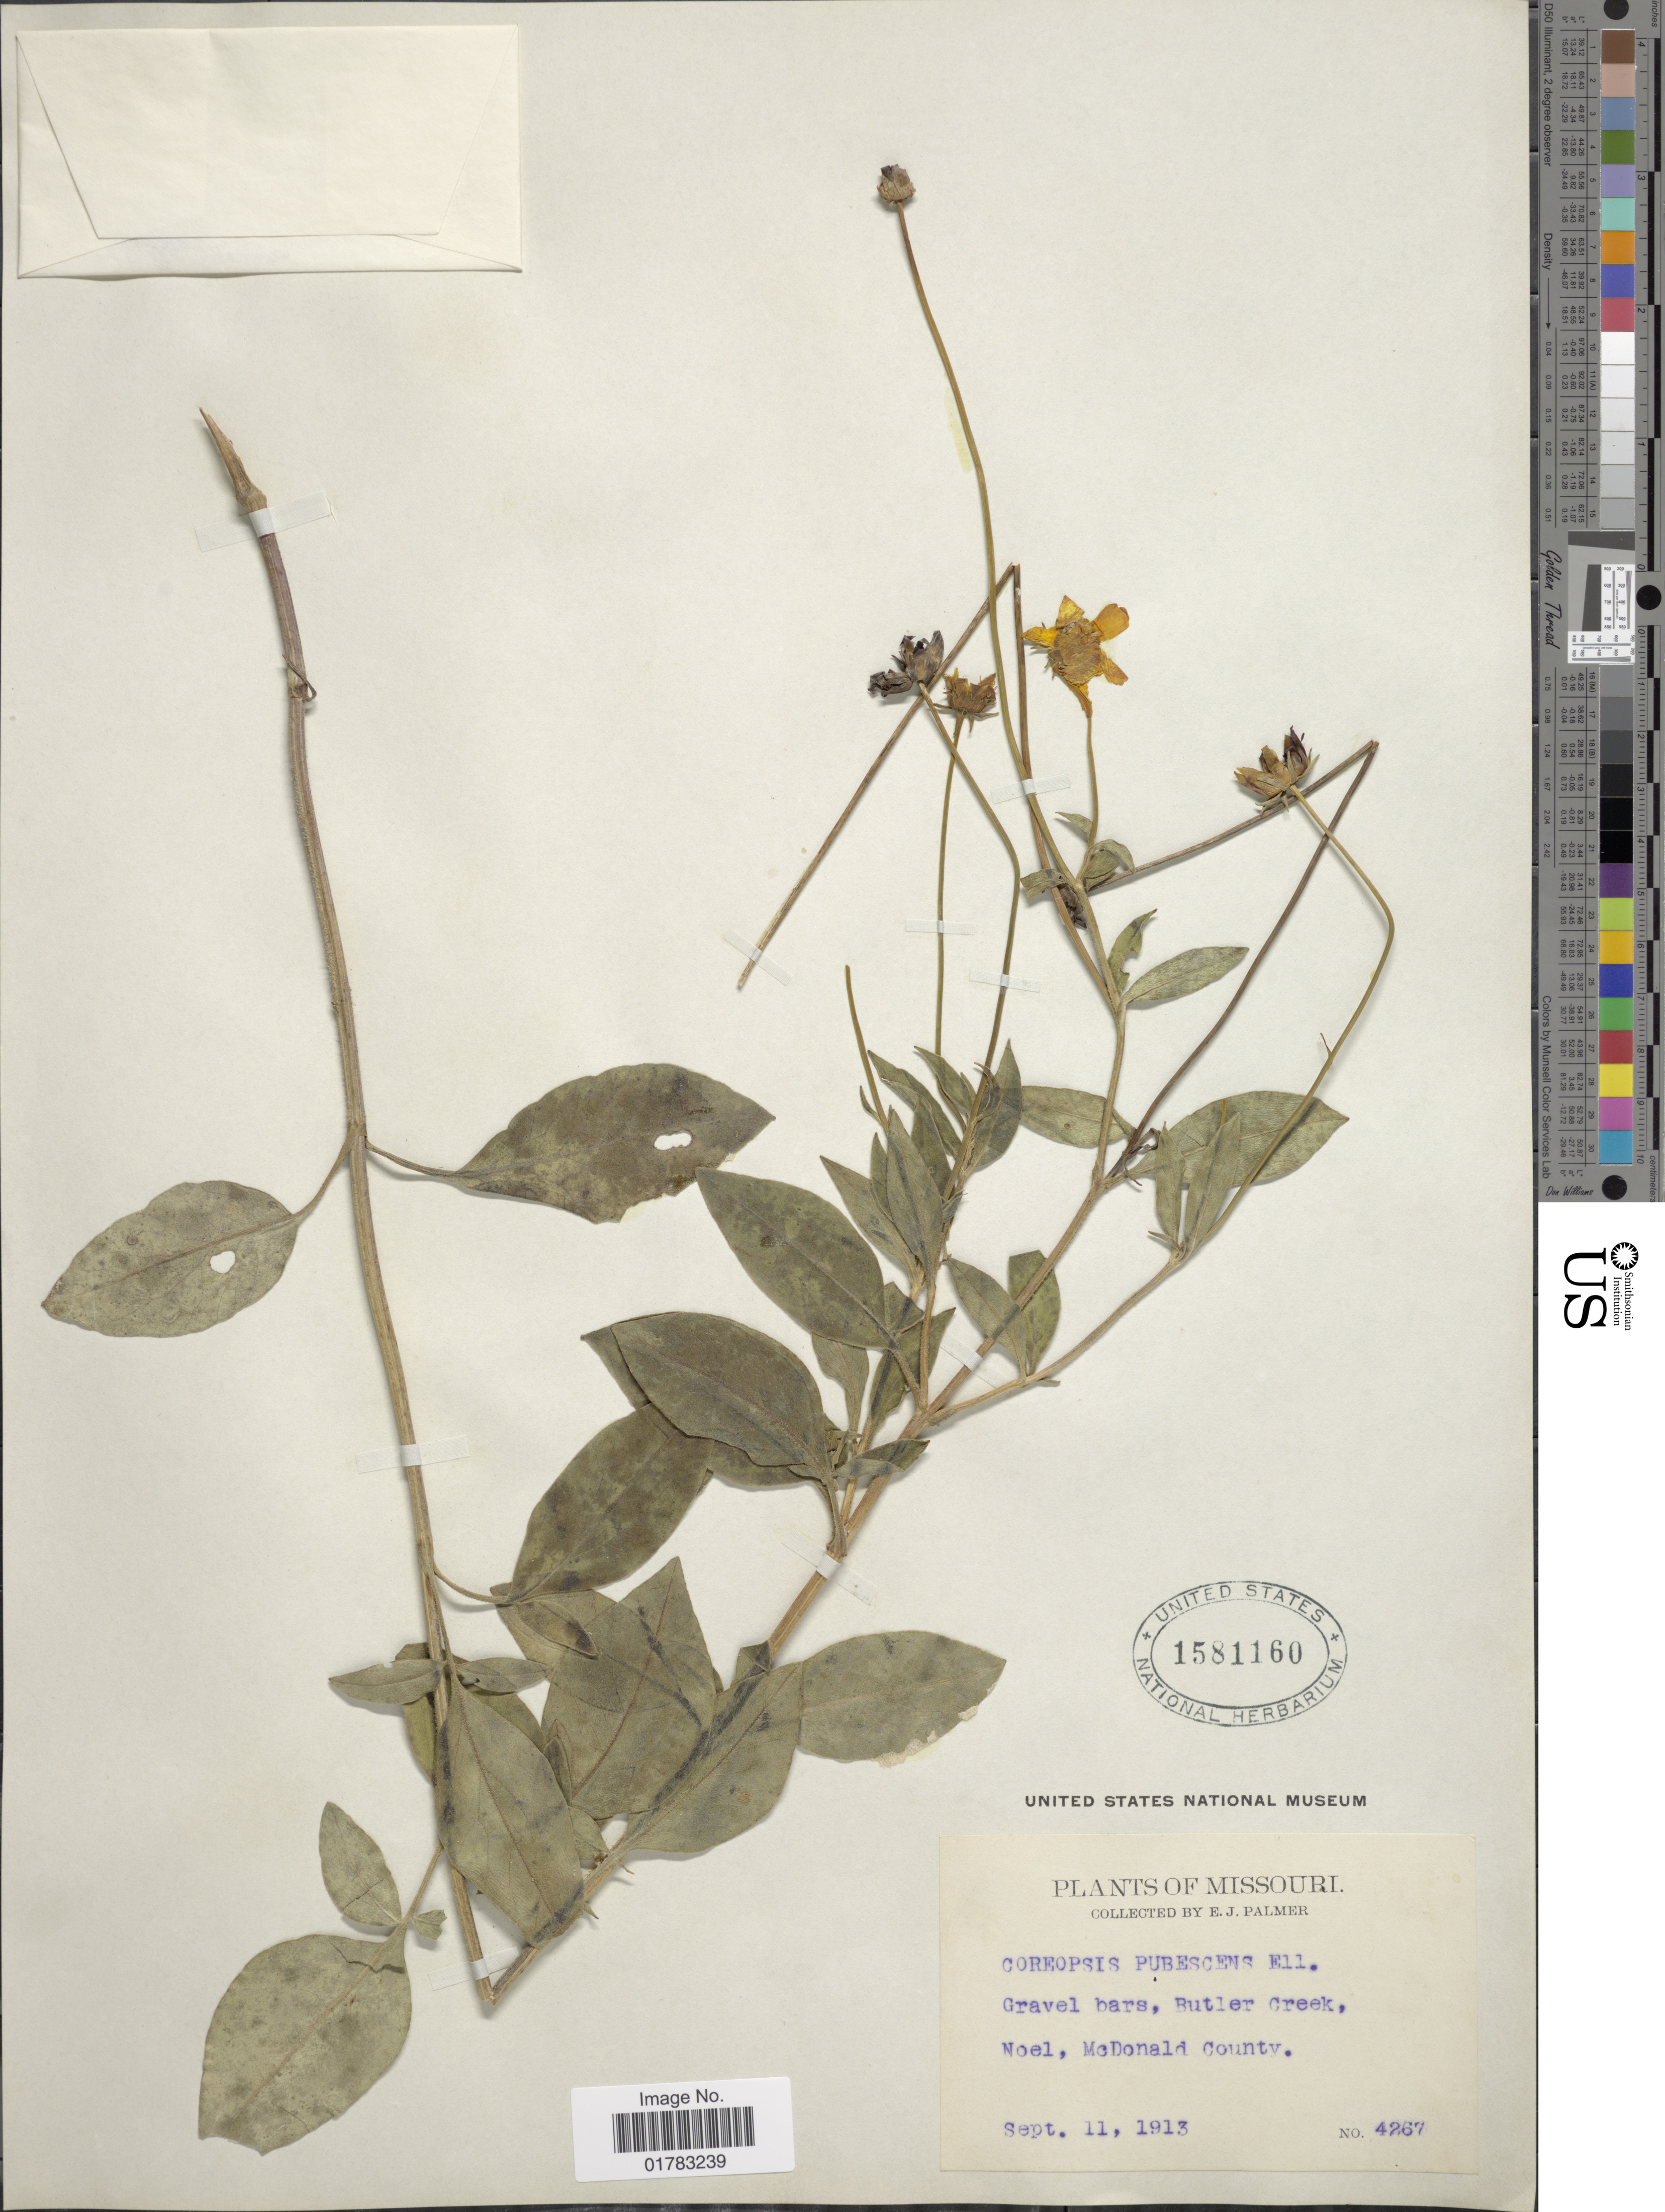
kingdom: Plantae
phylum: Tracheophyta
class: Magnoliopsida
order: Asterales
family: Asteraceae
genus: Coreopsis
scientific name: Coreopsis pubescens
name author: Elliott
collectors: E. J. Palmer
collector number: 4267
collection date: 1913-09-11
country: United States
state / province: Missouri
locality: Gravel bars, Butler Creek, Noel, McDonald County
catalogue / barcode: US 1581160